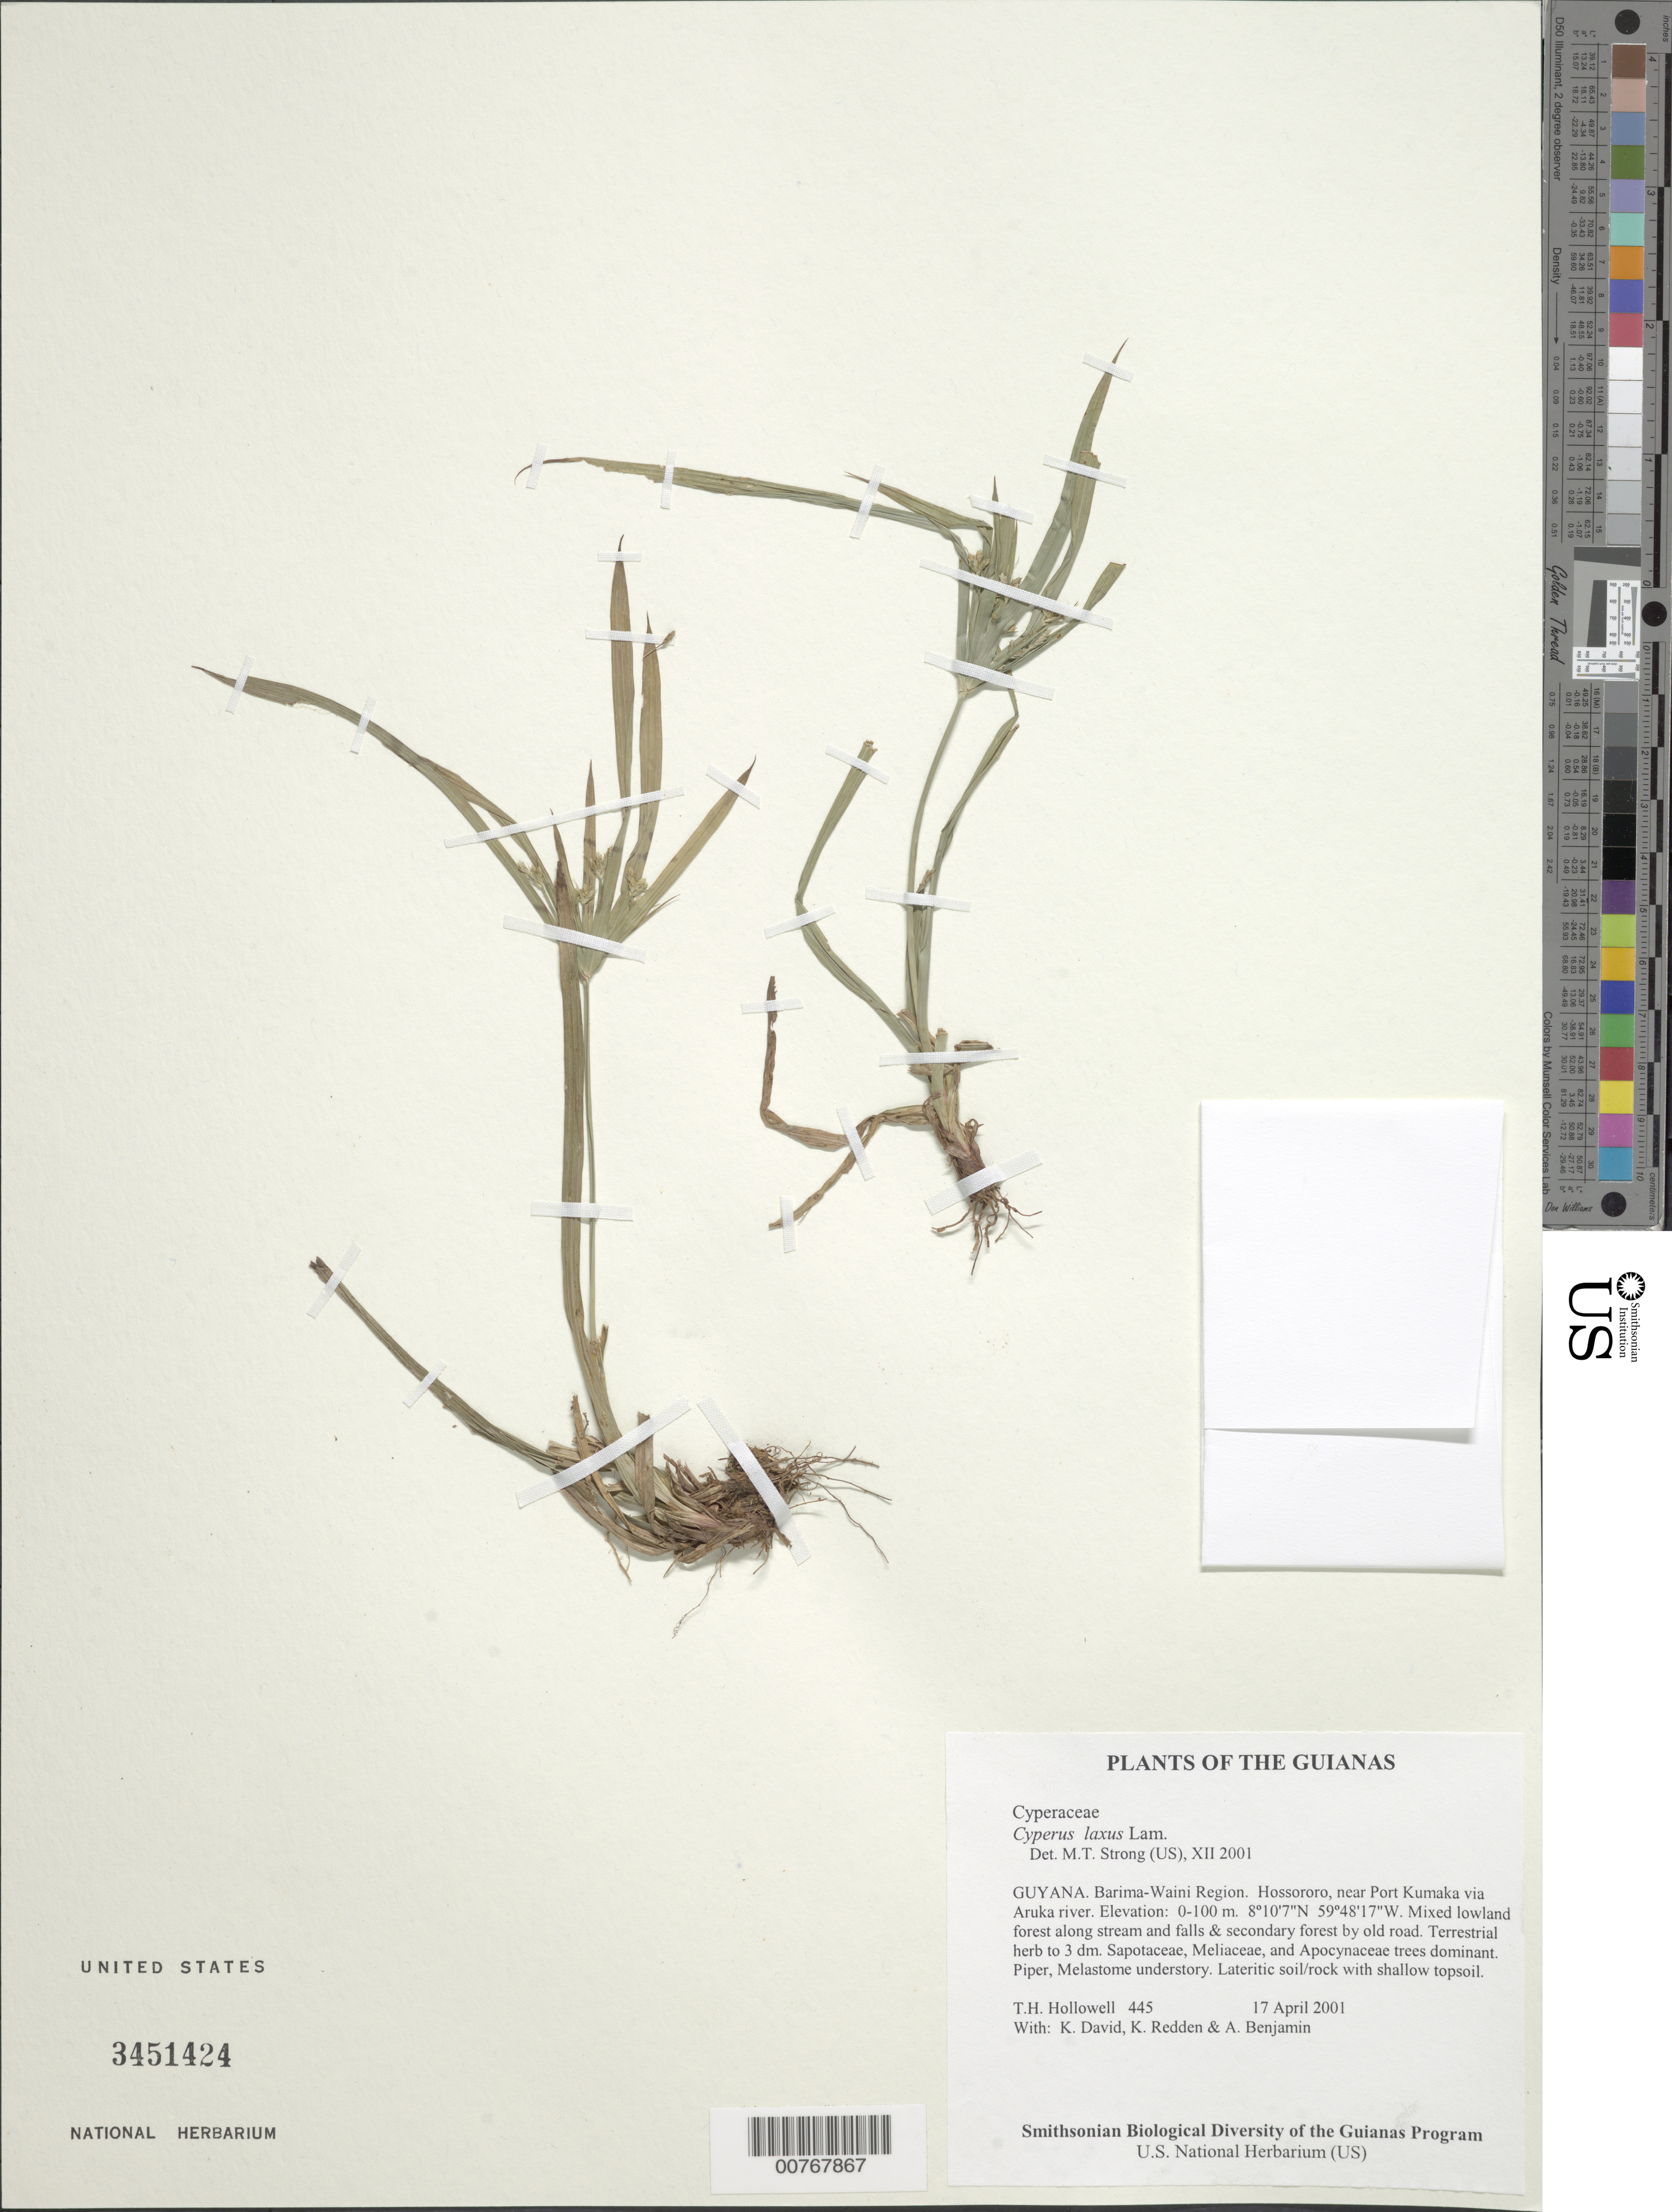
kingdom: Plantae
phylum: Tracheophyta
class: Liliopsida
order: Poales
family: Cyperaceae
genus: Cyperus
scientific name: Cyperus laxus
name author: Lam.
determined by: Strong, M. T., (US), Smithsonian Institution - National Museum of Natural History (UNITED STATES)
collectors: T. Hollowell, K. David, K. M. Redden & A. Benjamin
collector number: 445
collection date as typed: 17 April 2001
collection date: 2001-04-17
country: Guyana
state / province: Barima-Waini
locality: Hossororo, near Port Kumaka via Aruka river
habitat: Mixed lowland forest along stream and falls & secondary forest by old road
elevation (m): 0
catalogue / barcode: US 3451424